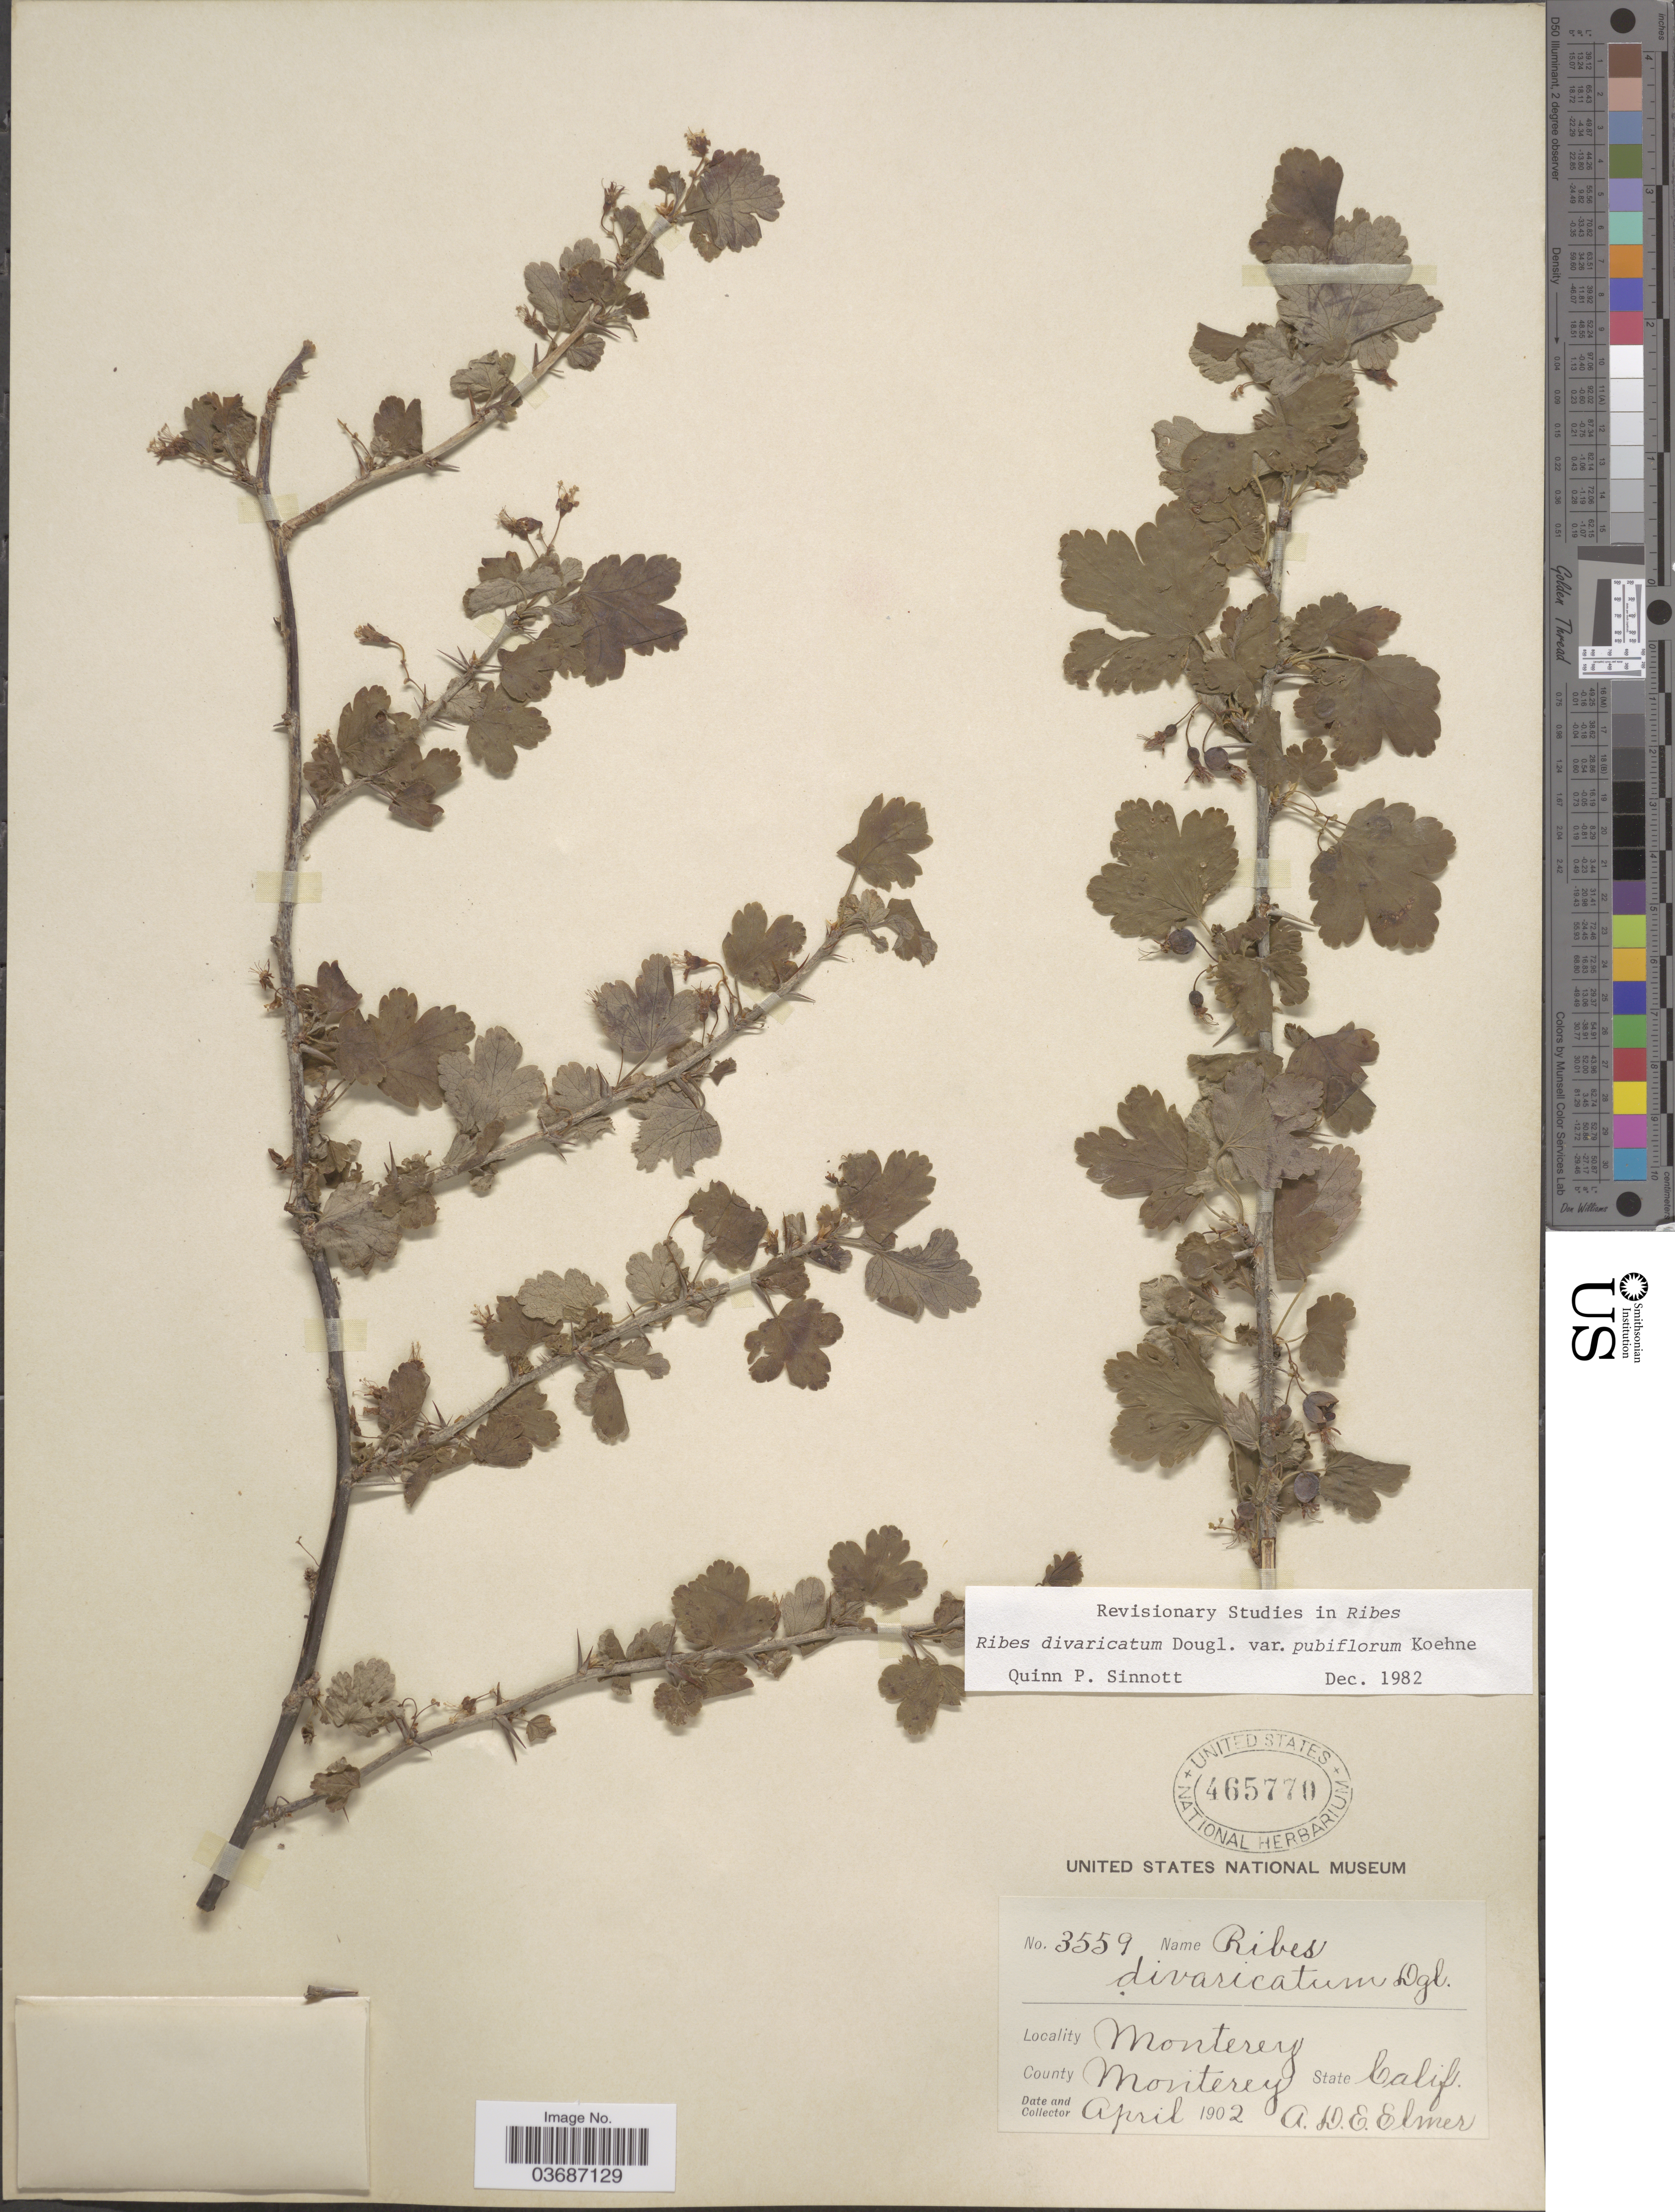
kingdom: Plantae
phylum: Tracheophyta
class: Magnoliopsida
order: Saxifragales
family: Grossulariaceae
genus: Ribes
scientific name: Ribes divaricatum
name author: Douglas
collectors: A. D. E. Elmer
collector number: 3559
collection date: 1902-04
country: United States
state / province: California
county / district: Monterey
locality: Monterey. County Monterey.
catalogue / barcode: US 465770